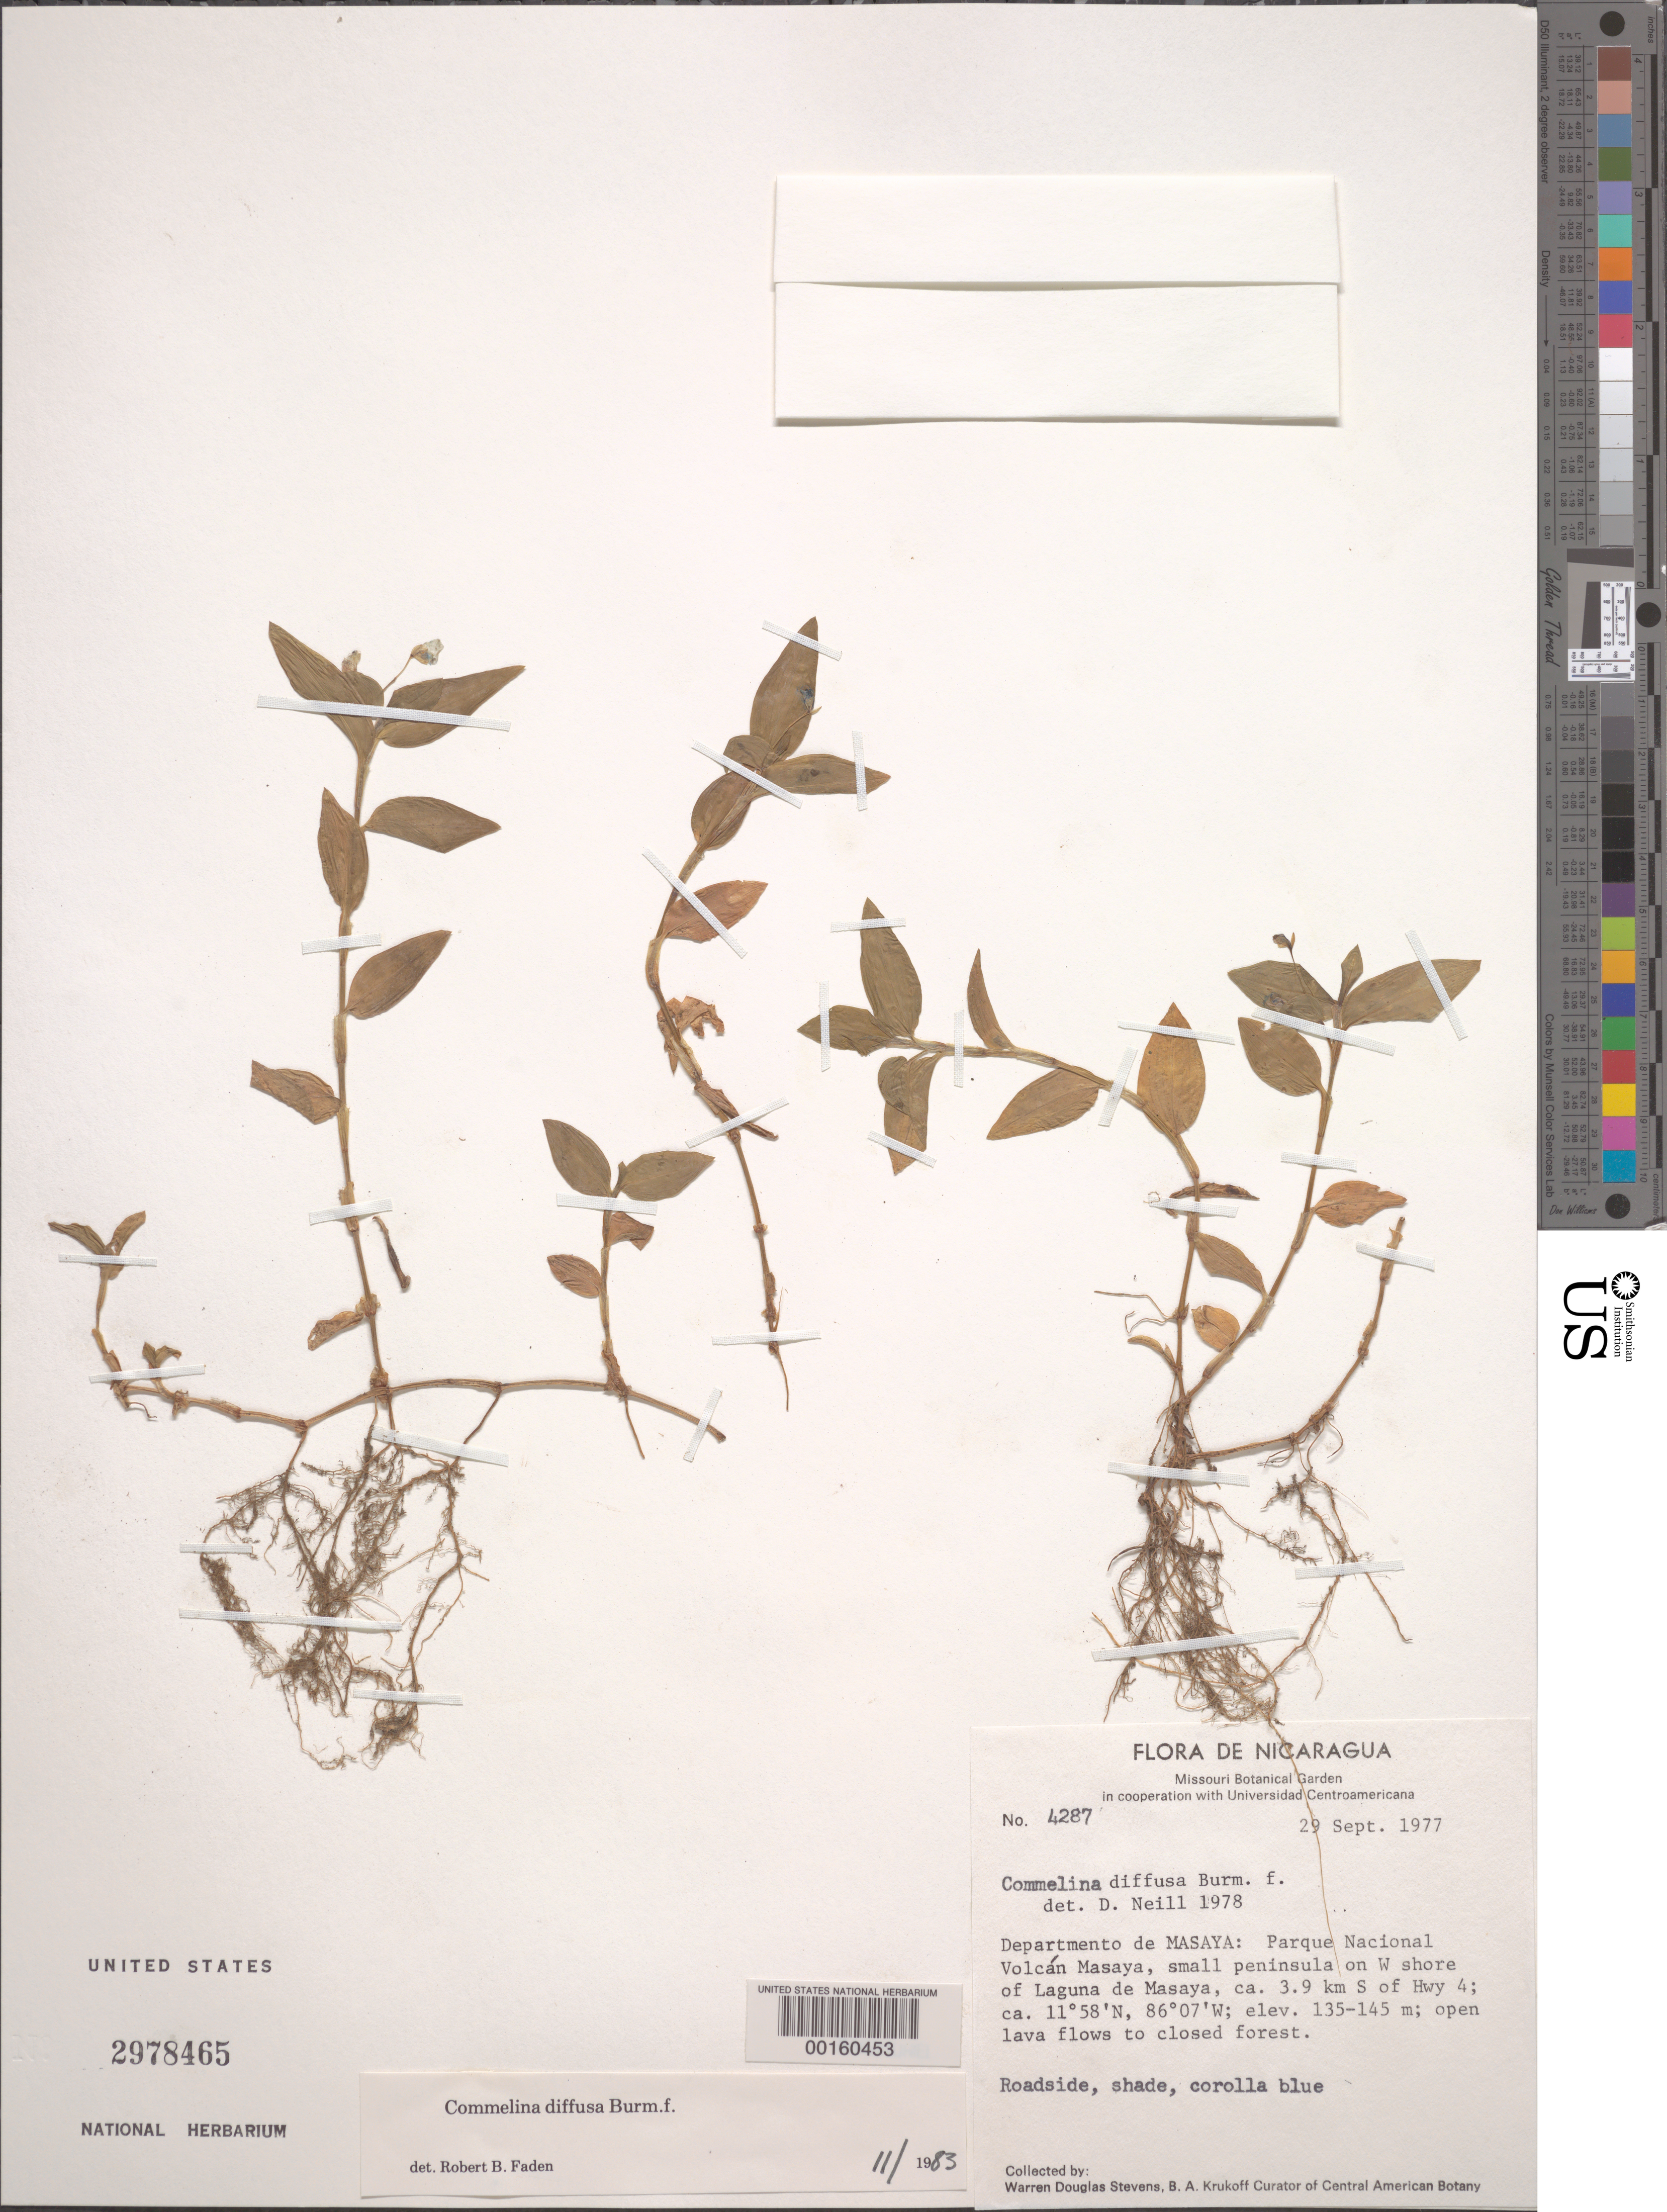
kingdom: Plantae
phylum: Tracheophyta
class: Liliopsida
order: Commelinales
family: Commelinaceae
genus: Commelina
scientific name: Commelina diffusa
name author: Burm. f.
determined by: Faden, Robert B., (US), Smithsonian Institution - National Museum of Natural History (UNITED STATES)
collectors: W. D. Stevens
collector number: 4287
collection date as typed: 29 Sep 1977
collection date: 1977-09-29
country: Nicaragua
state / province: Masaya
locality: Parque nacional volcan masaya, w sore of laguna de maaya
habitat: Open lava flows to closed forest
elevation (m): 135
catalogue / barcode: US 2978465